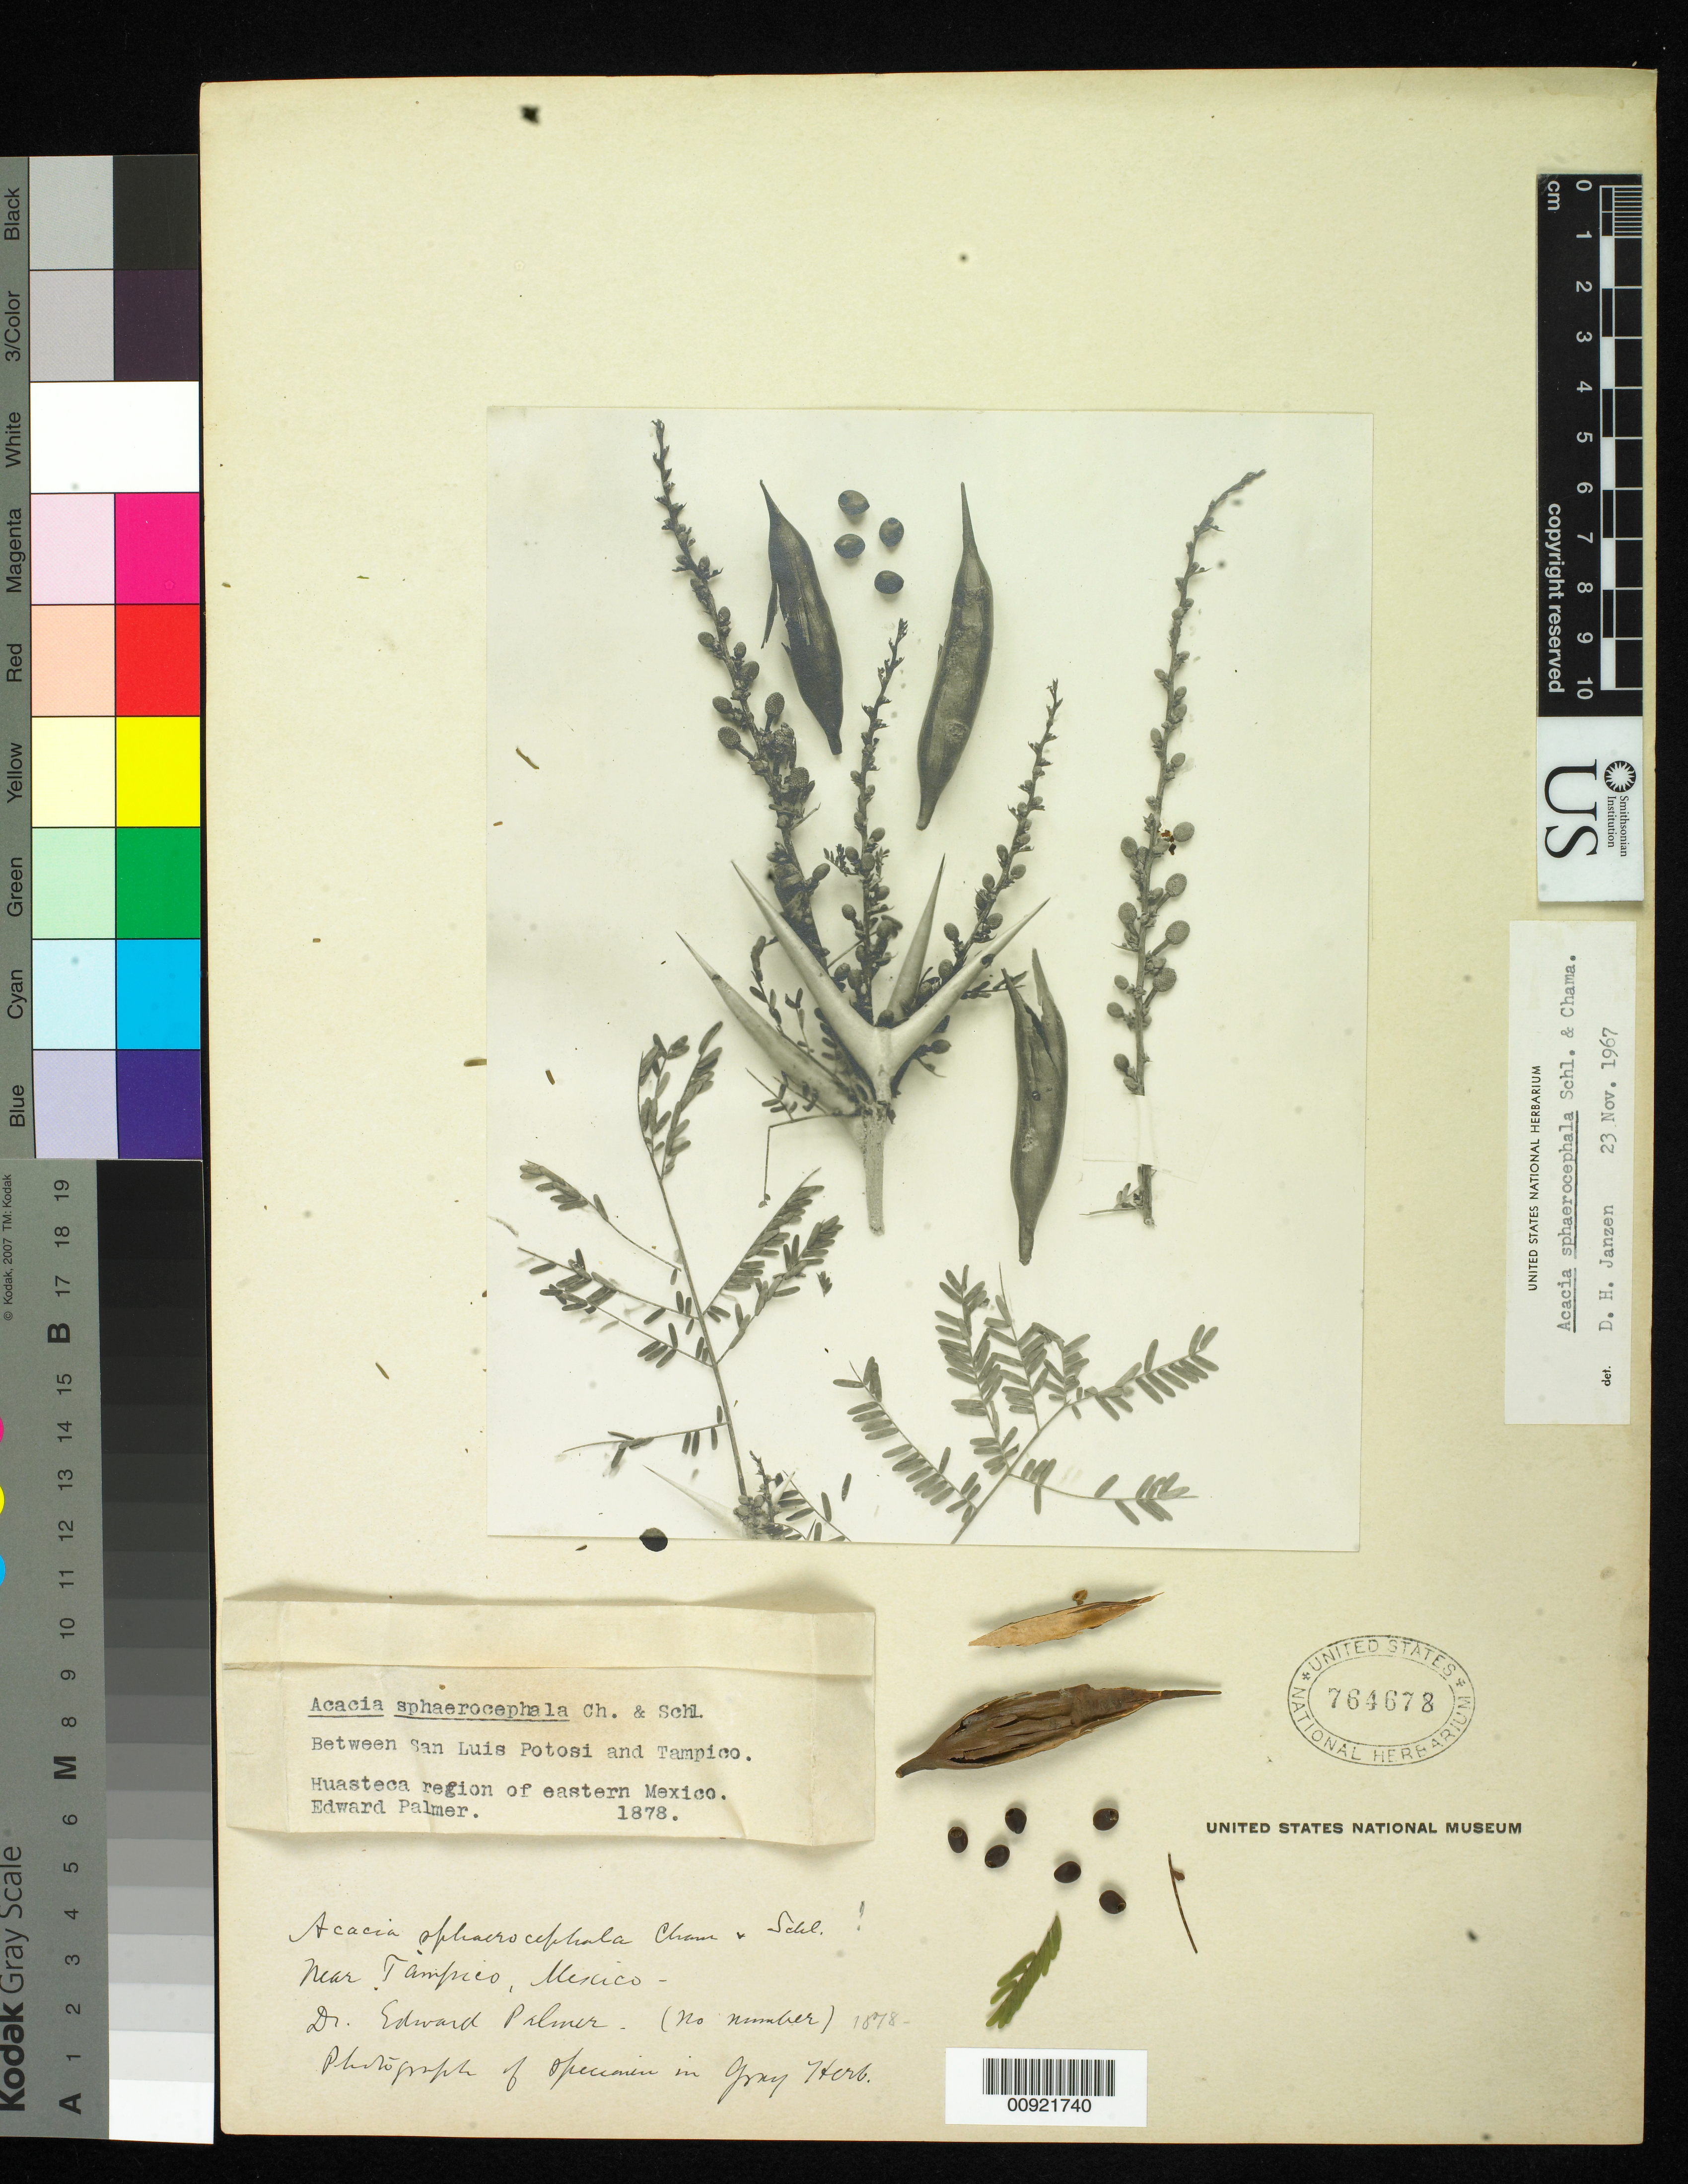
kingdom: Plantae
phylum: Tracheophyta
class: Magnoliopsida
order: Fabales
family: Fabaceae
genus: Vachellia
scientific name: Vachellia sphaerocephala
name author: (Cham. & Schltdl.) Seigler & Ebinger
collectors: E. Palmer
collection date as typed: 1878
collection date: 1878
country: Mexico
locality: Between San Luis Potosí and Tampico, Tamaulipas. Near Tampico. Huasteca region of eastern Mexico.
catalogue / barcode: US 764678